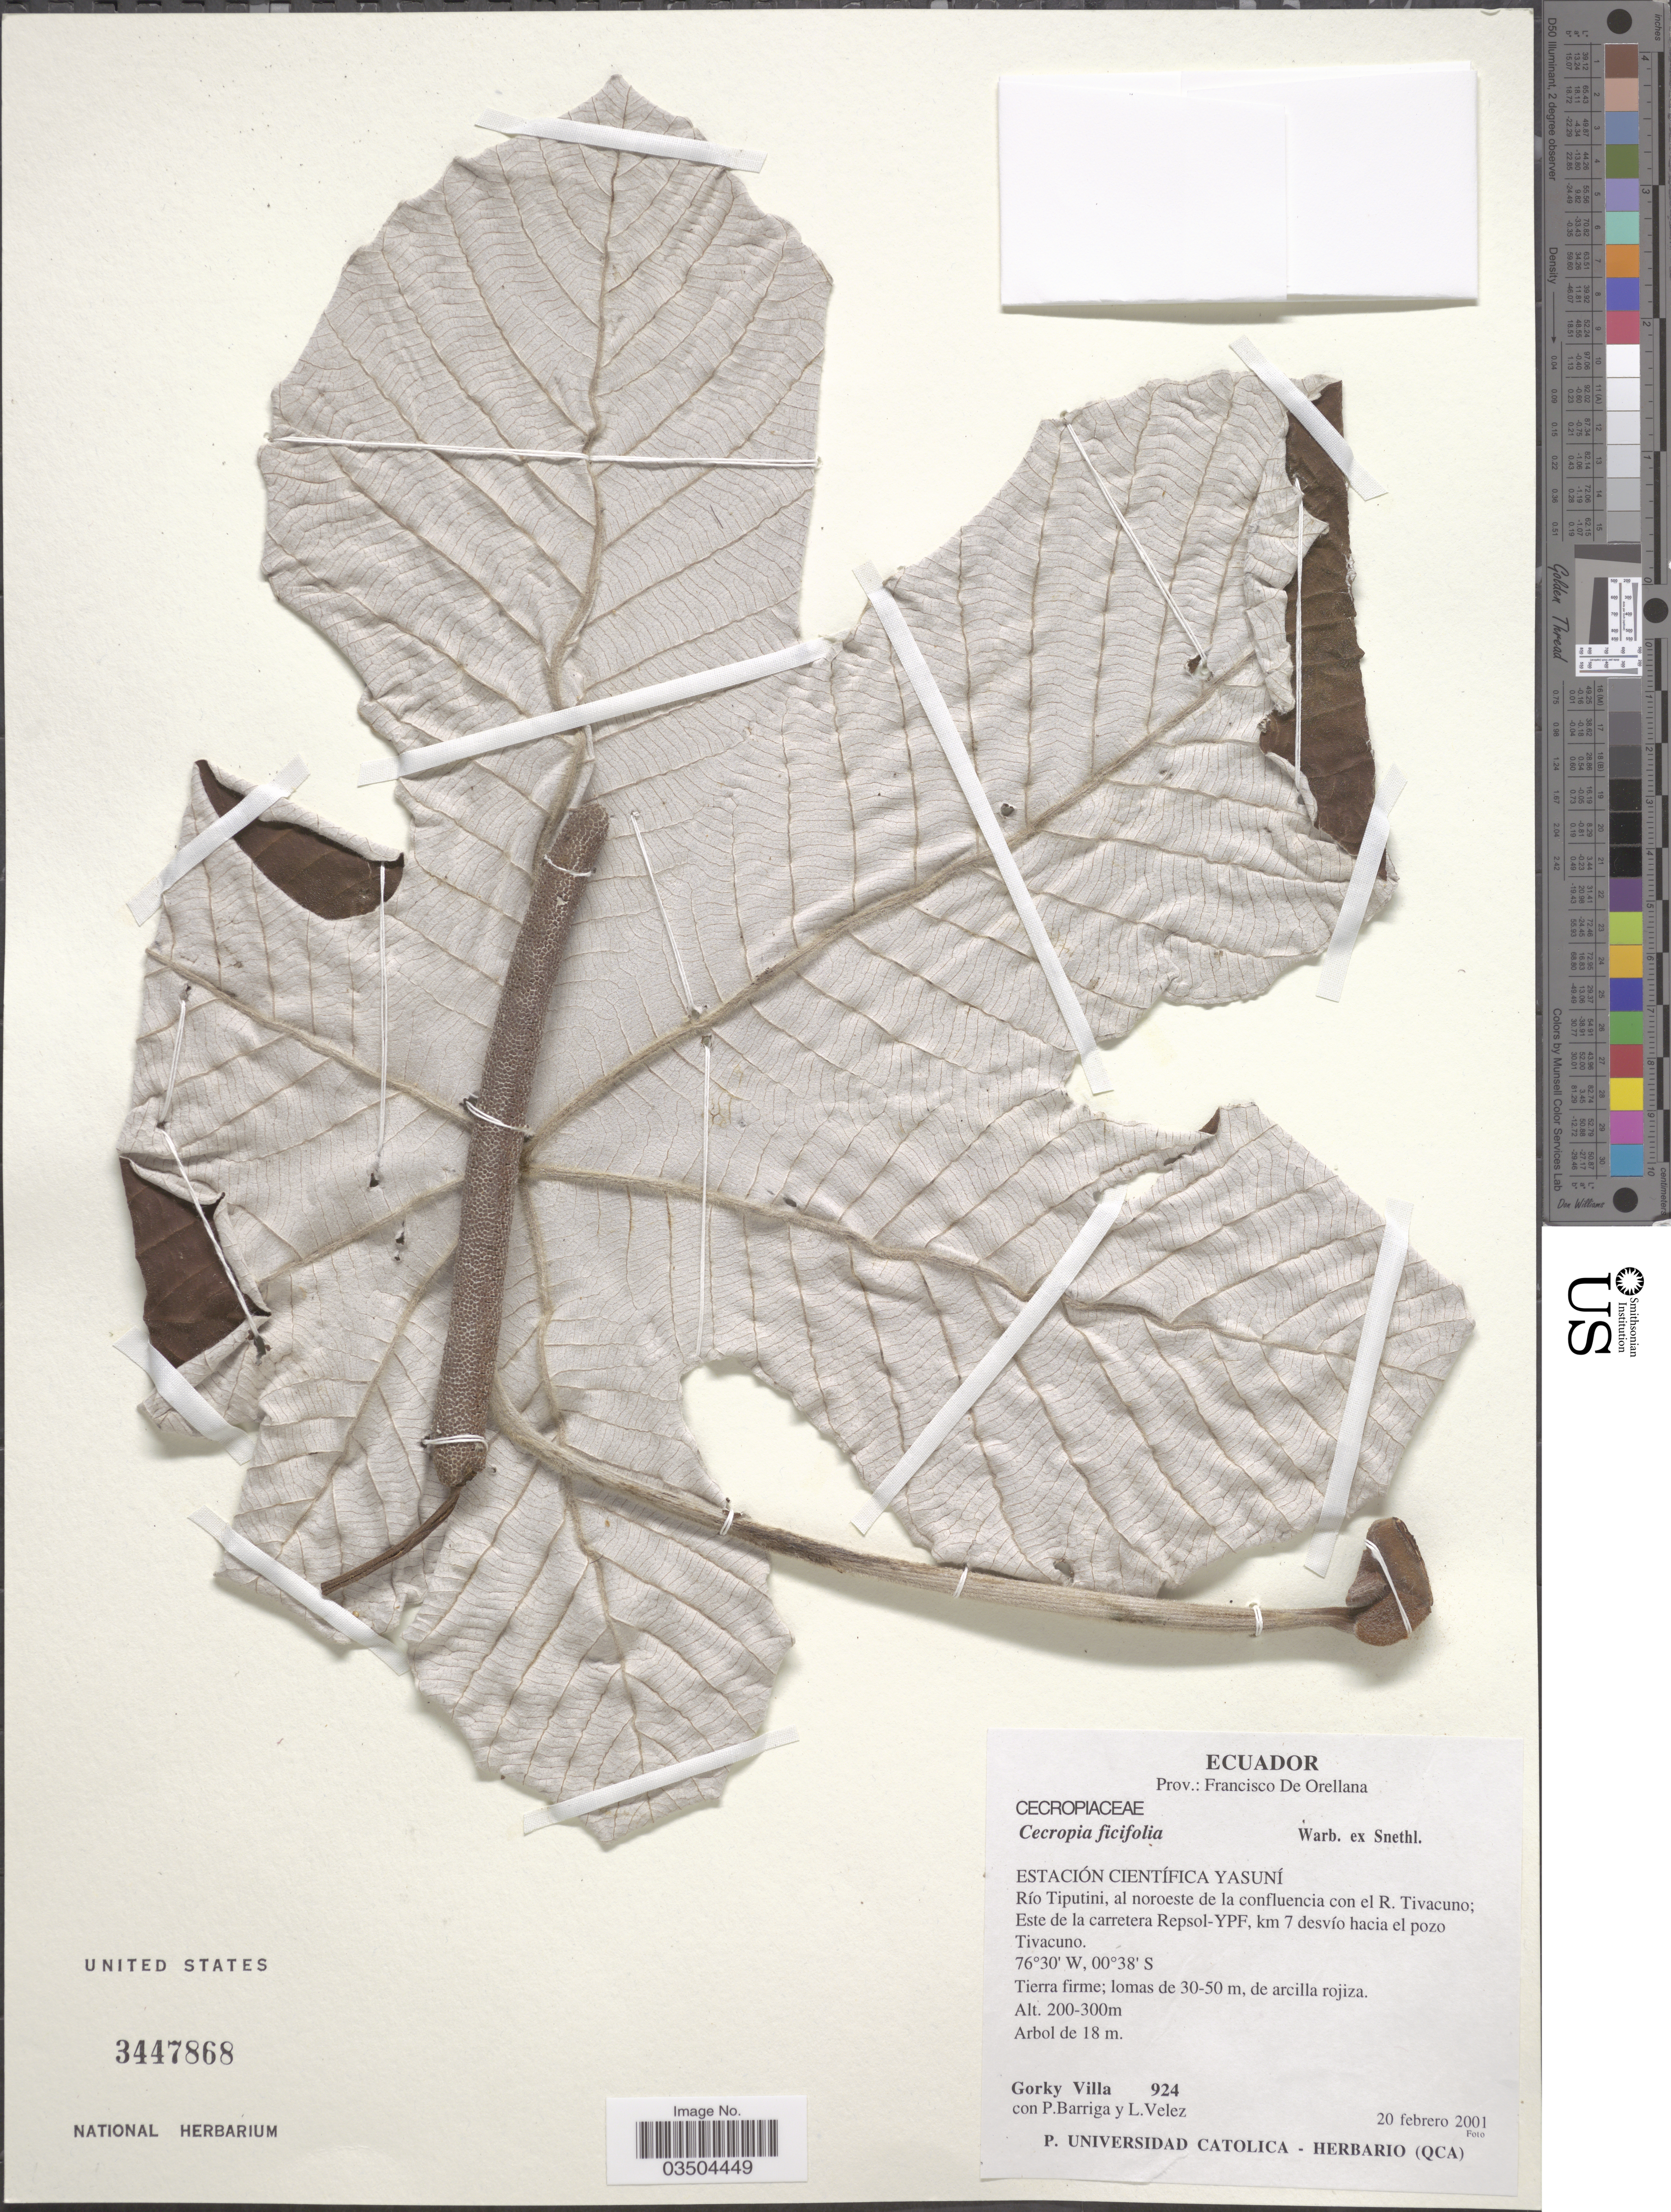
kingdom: Plantae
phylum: Tracheophyta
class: Magnoliopsida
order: Rosales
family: Urticaceae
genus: Cecropia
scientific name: Cecropia ficifolia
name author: Snethlage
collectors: G. Villa, P. Barriga & L. Velez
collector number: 924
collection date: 2001-02-20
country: Ecuador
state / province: Orellana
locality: Prov.: Francisco De Orellana. Estación Científica Yasuní. Río Tiputini, al noroeste de la confluencia con el R. Tivacuno; Este de la carretera Repsol-YPF, km 7 desvío el pozo Tivacuno.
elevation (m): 200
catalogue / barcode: US 3447868